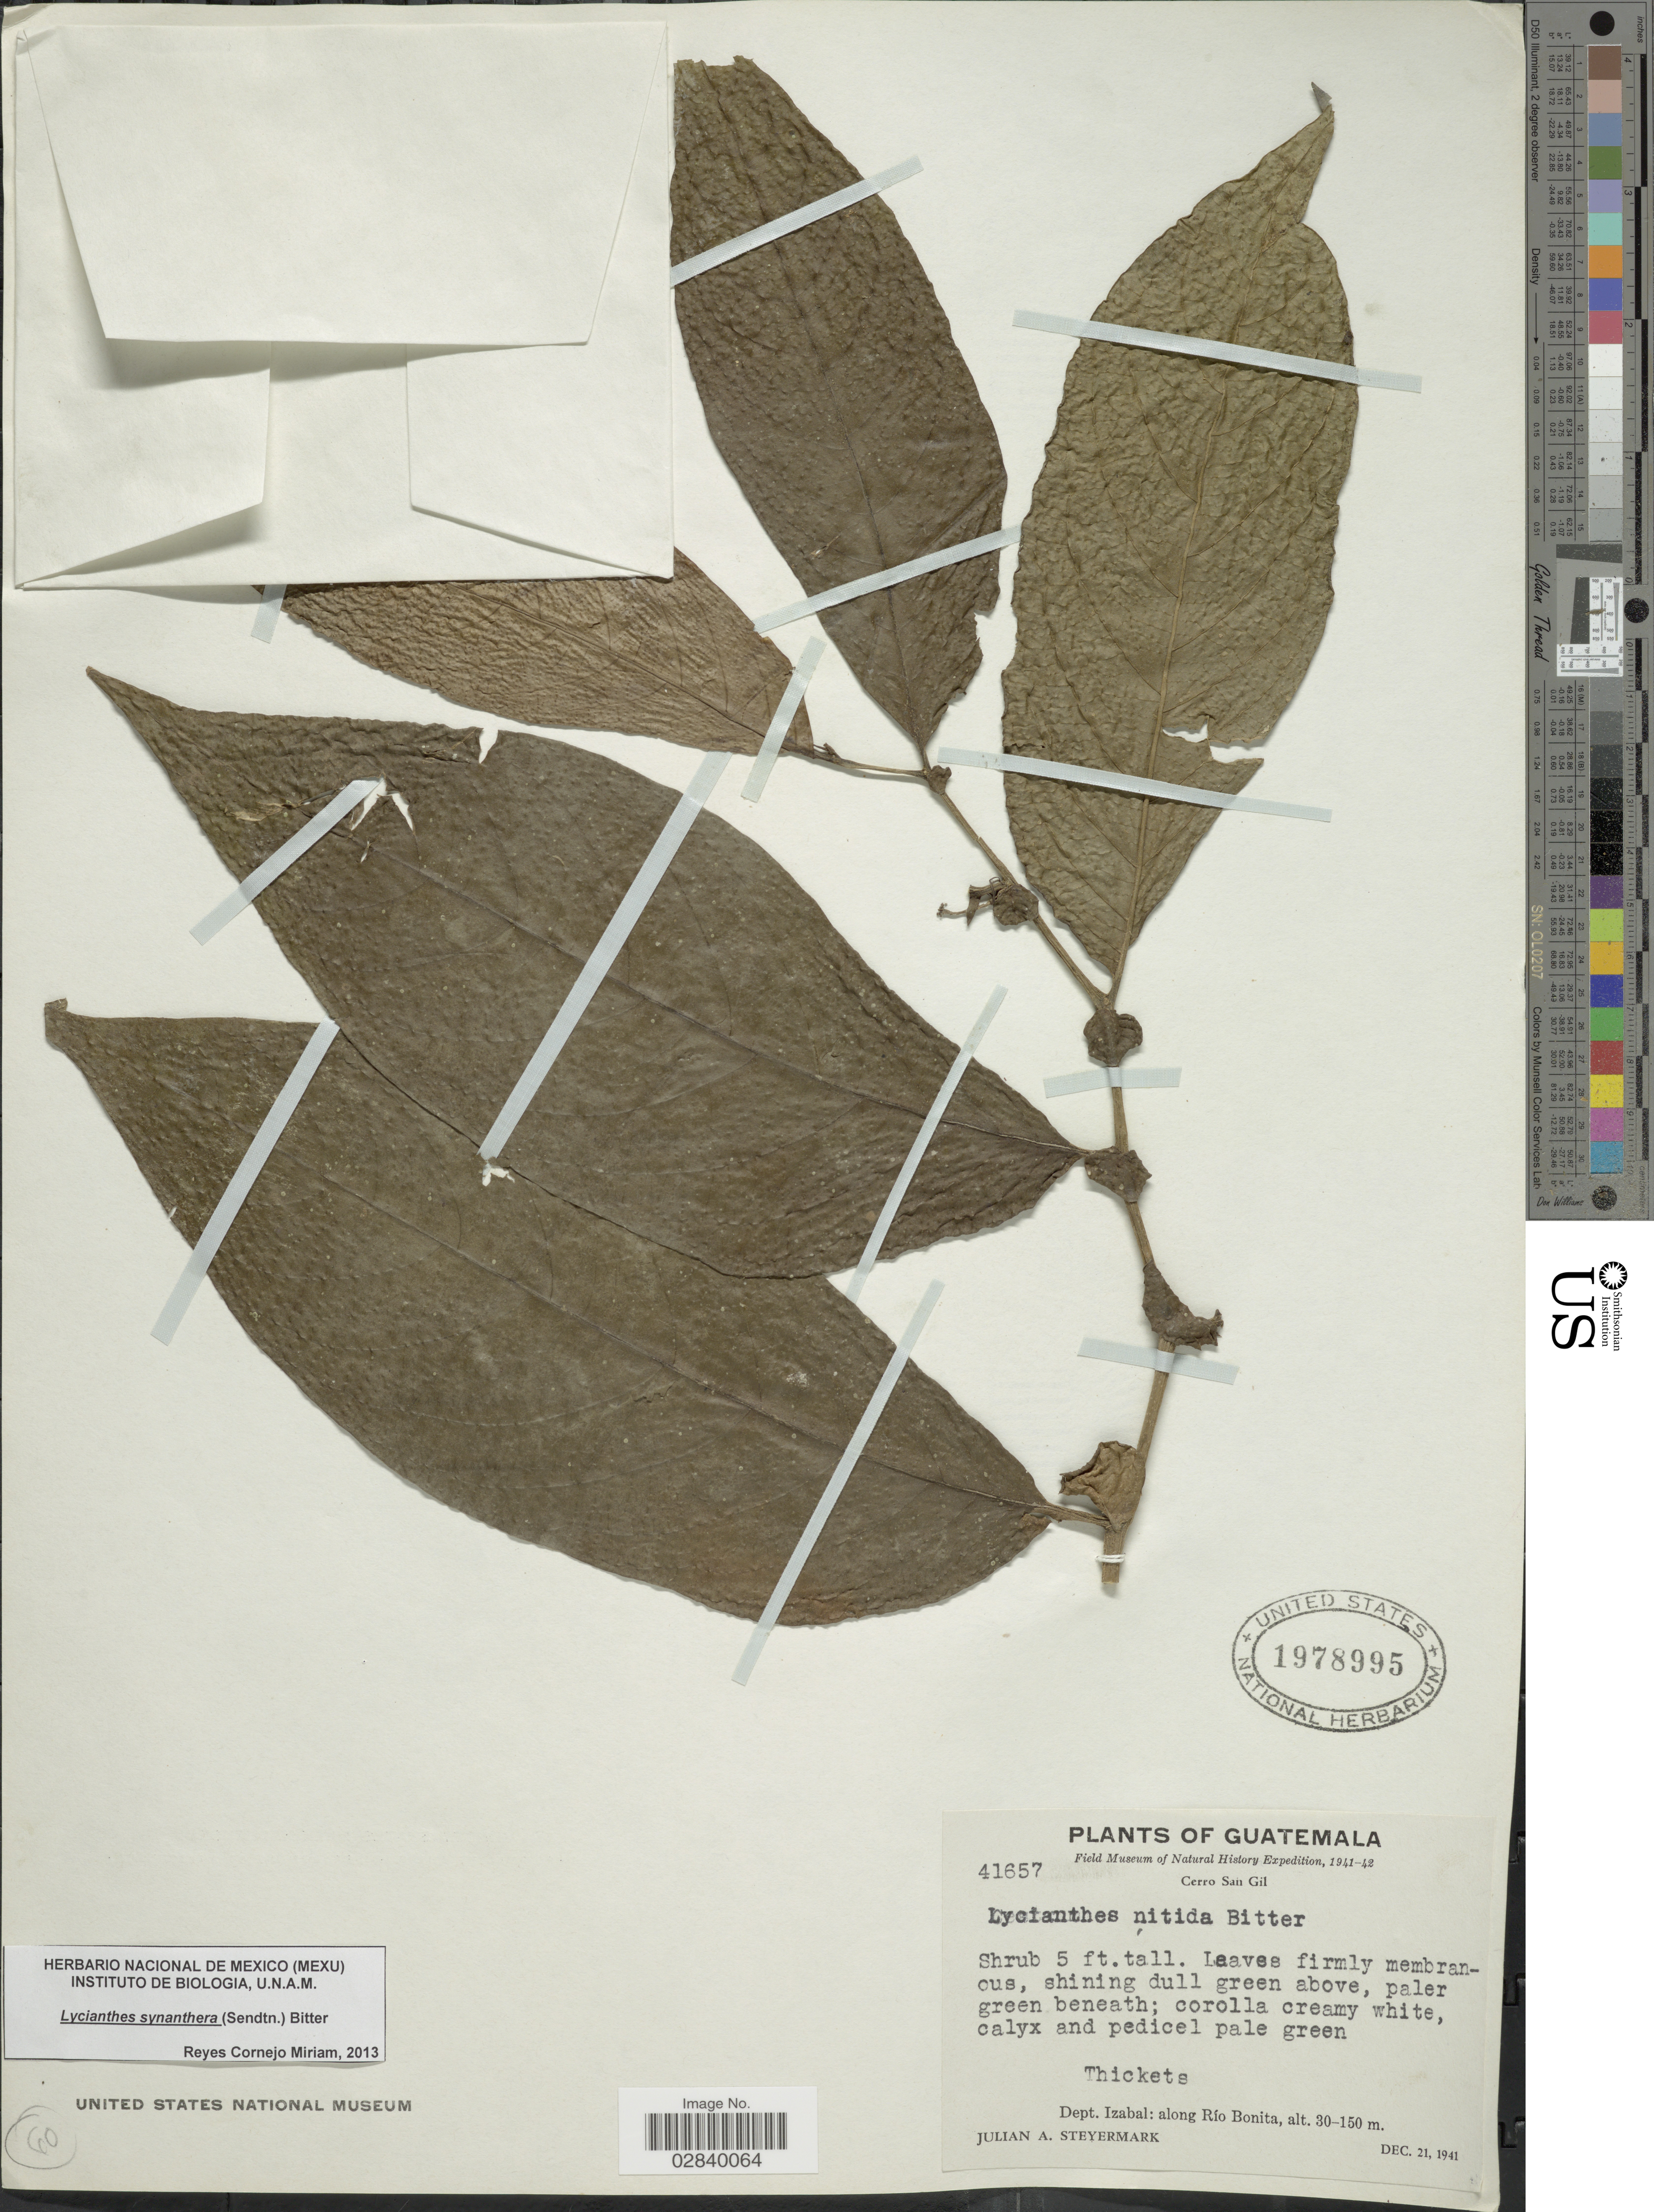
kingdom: Plantae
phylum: Tracheophyta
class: Magnoliopsida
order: Solanales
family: Solanaceae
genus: Lycianthes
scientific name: Lycianthes synanthera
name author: (Sendtn.) Bitter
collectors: J. Steyermark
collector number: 41657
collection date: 1941-12-21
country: Guatemala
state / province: Izabal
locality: Cerro San Gil. Dept. Izabal: along Río Bonita.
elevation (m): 30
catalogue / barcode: US 1978995